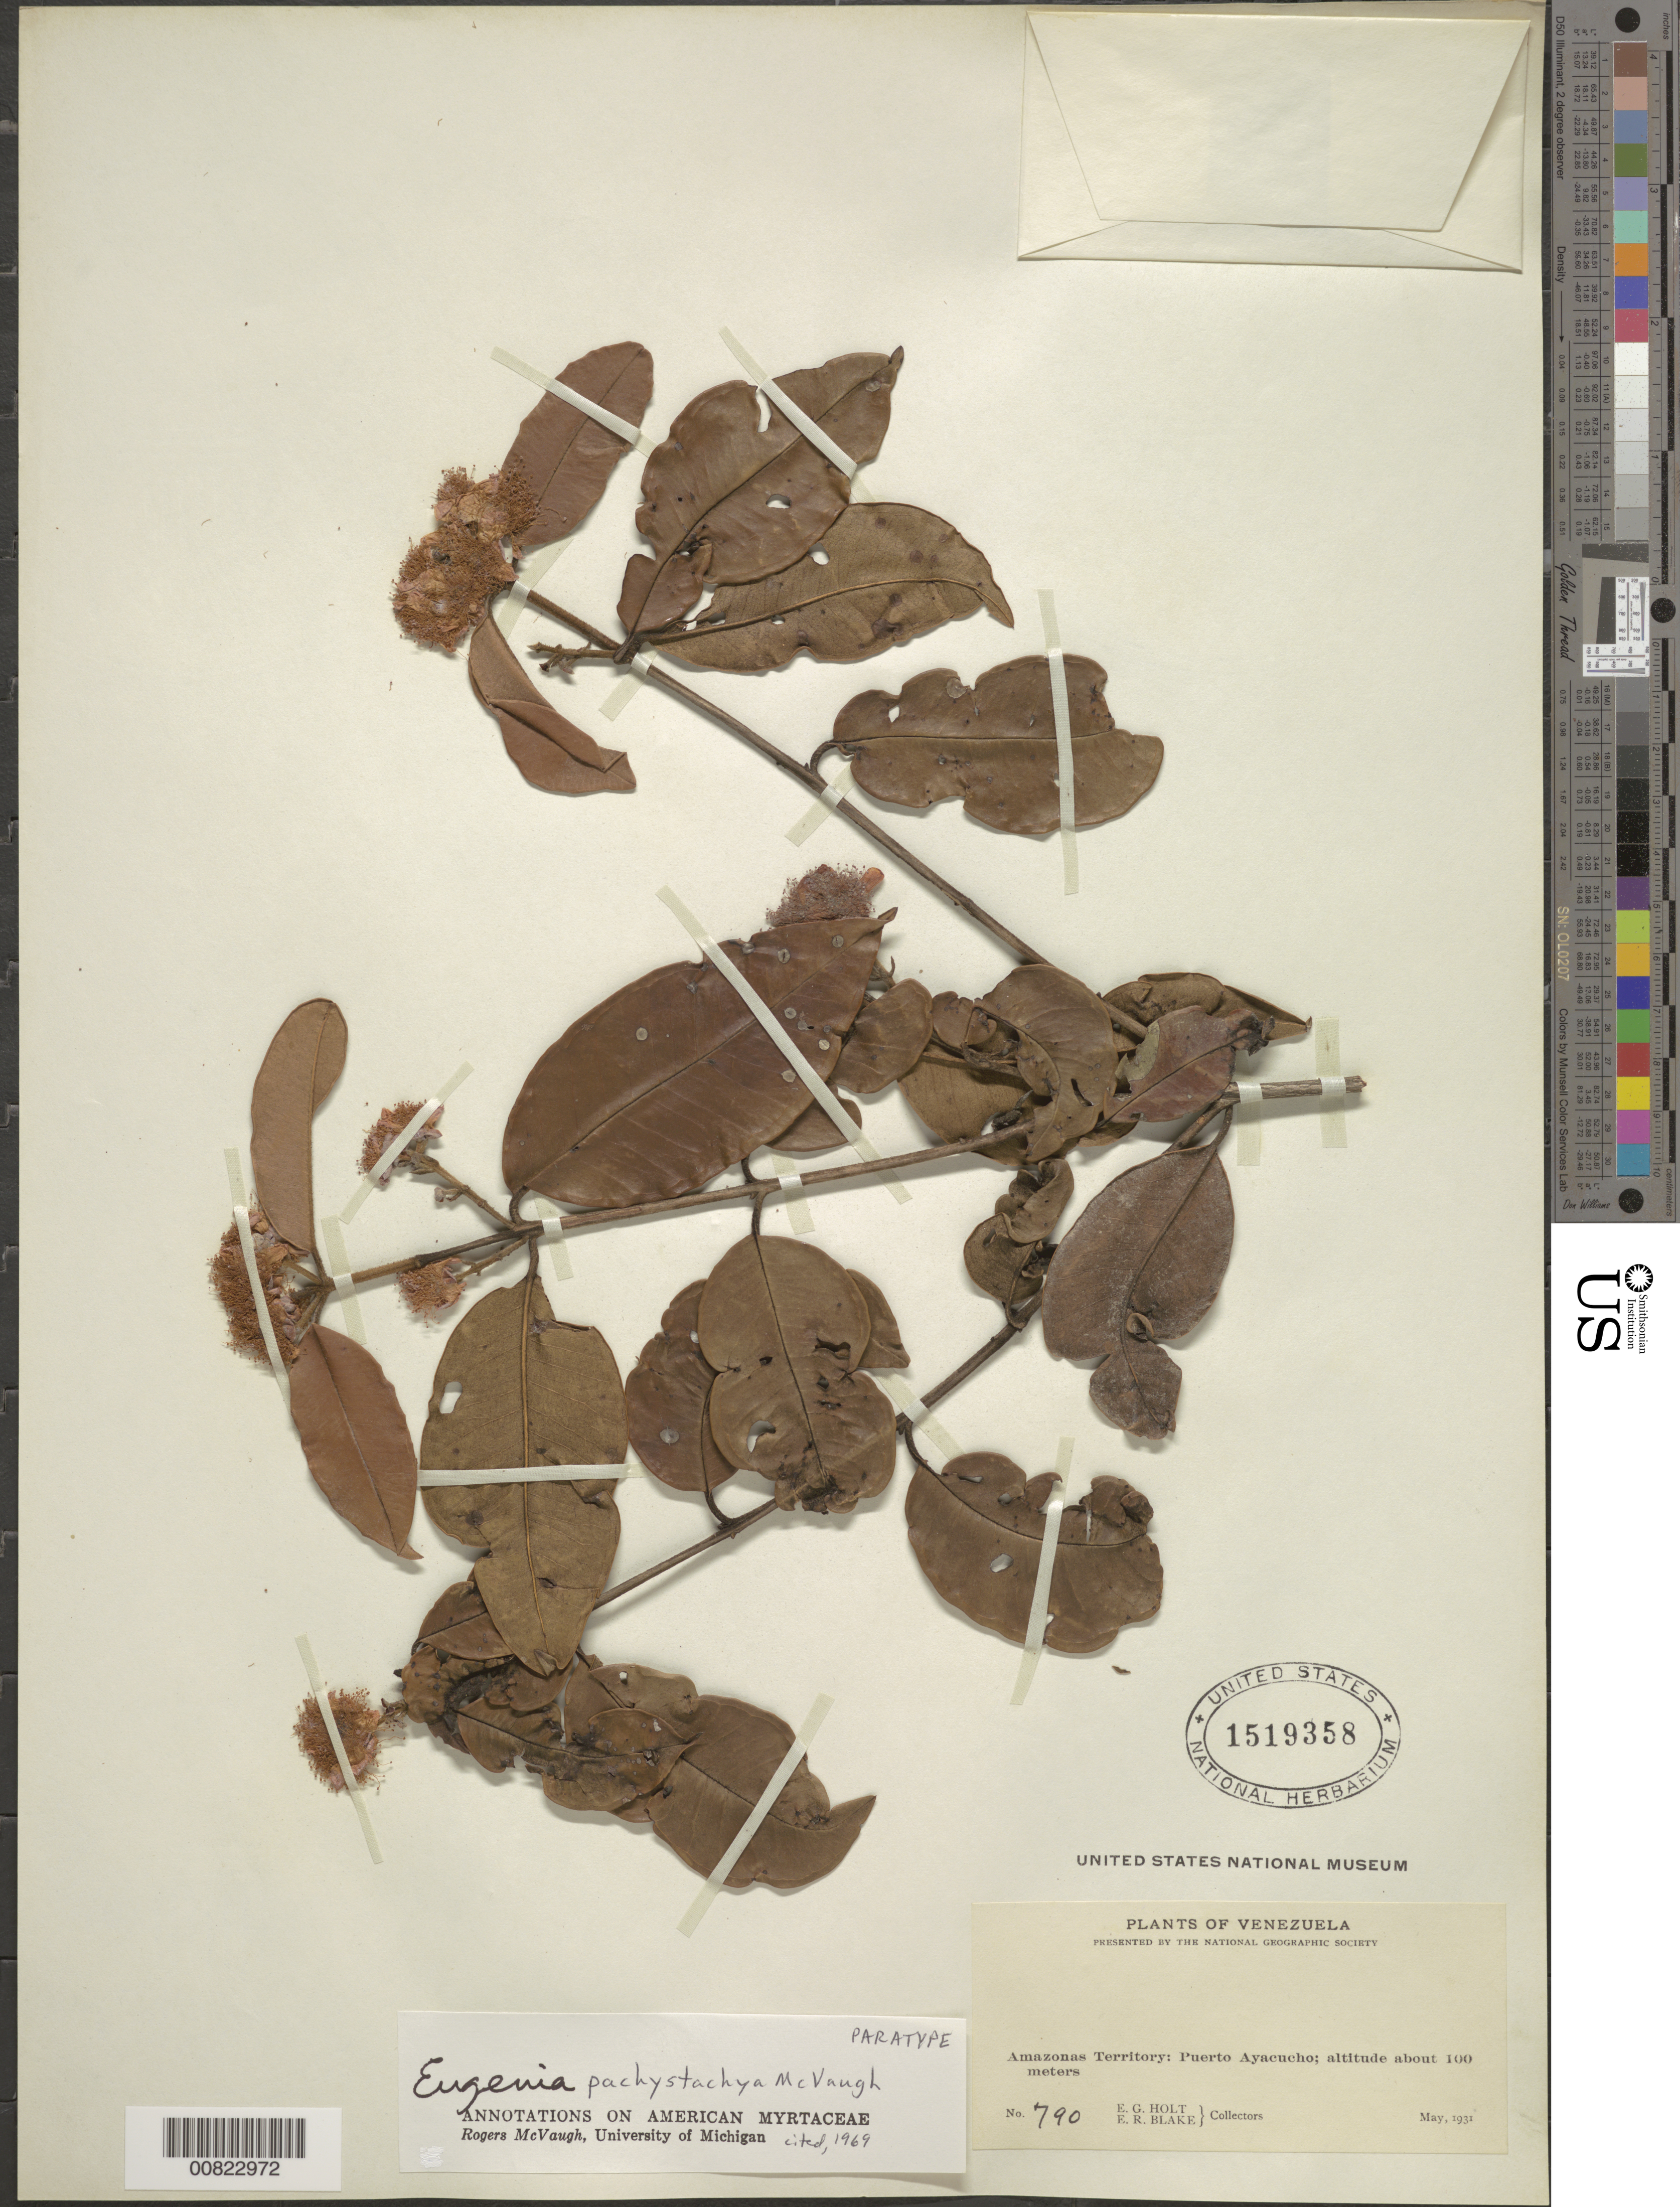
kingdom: Plantae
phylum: Tracheophyta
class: Magnoliopsida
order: Myrtales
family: Myrtaceae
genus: Eugenia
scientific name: Eugenia pachystachya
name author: McVaugh in Maguire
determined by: McVaugh, R.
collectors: E. Holt & E. R. Blake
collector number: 790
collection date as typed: May-31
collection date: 1931-05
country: Venezuela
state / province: Amazonas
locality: Puerto Ayacucho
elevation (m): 100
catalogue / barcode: US 1519358